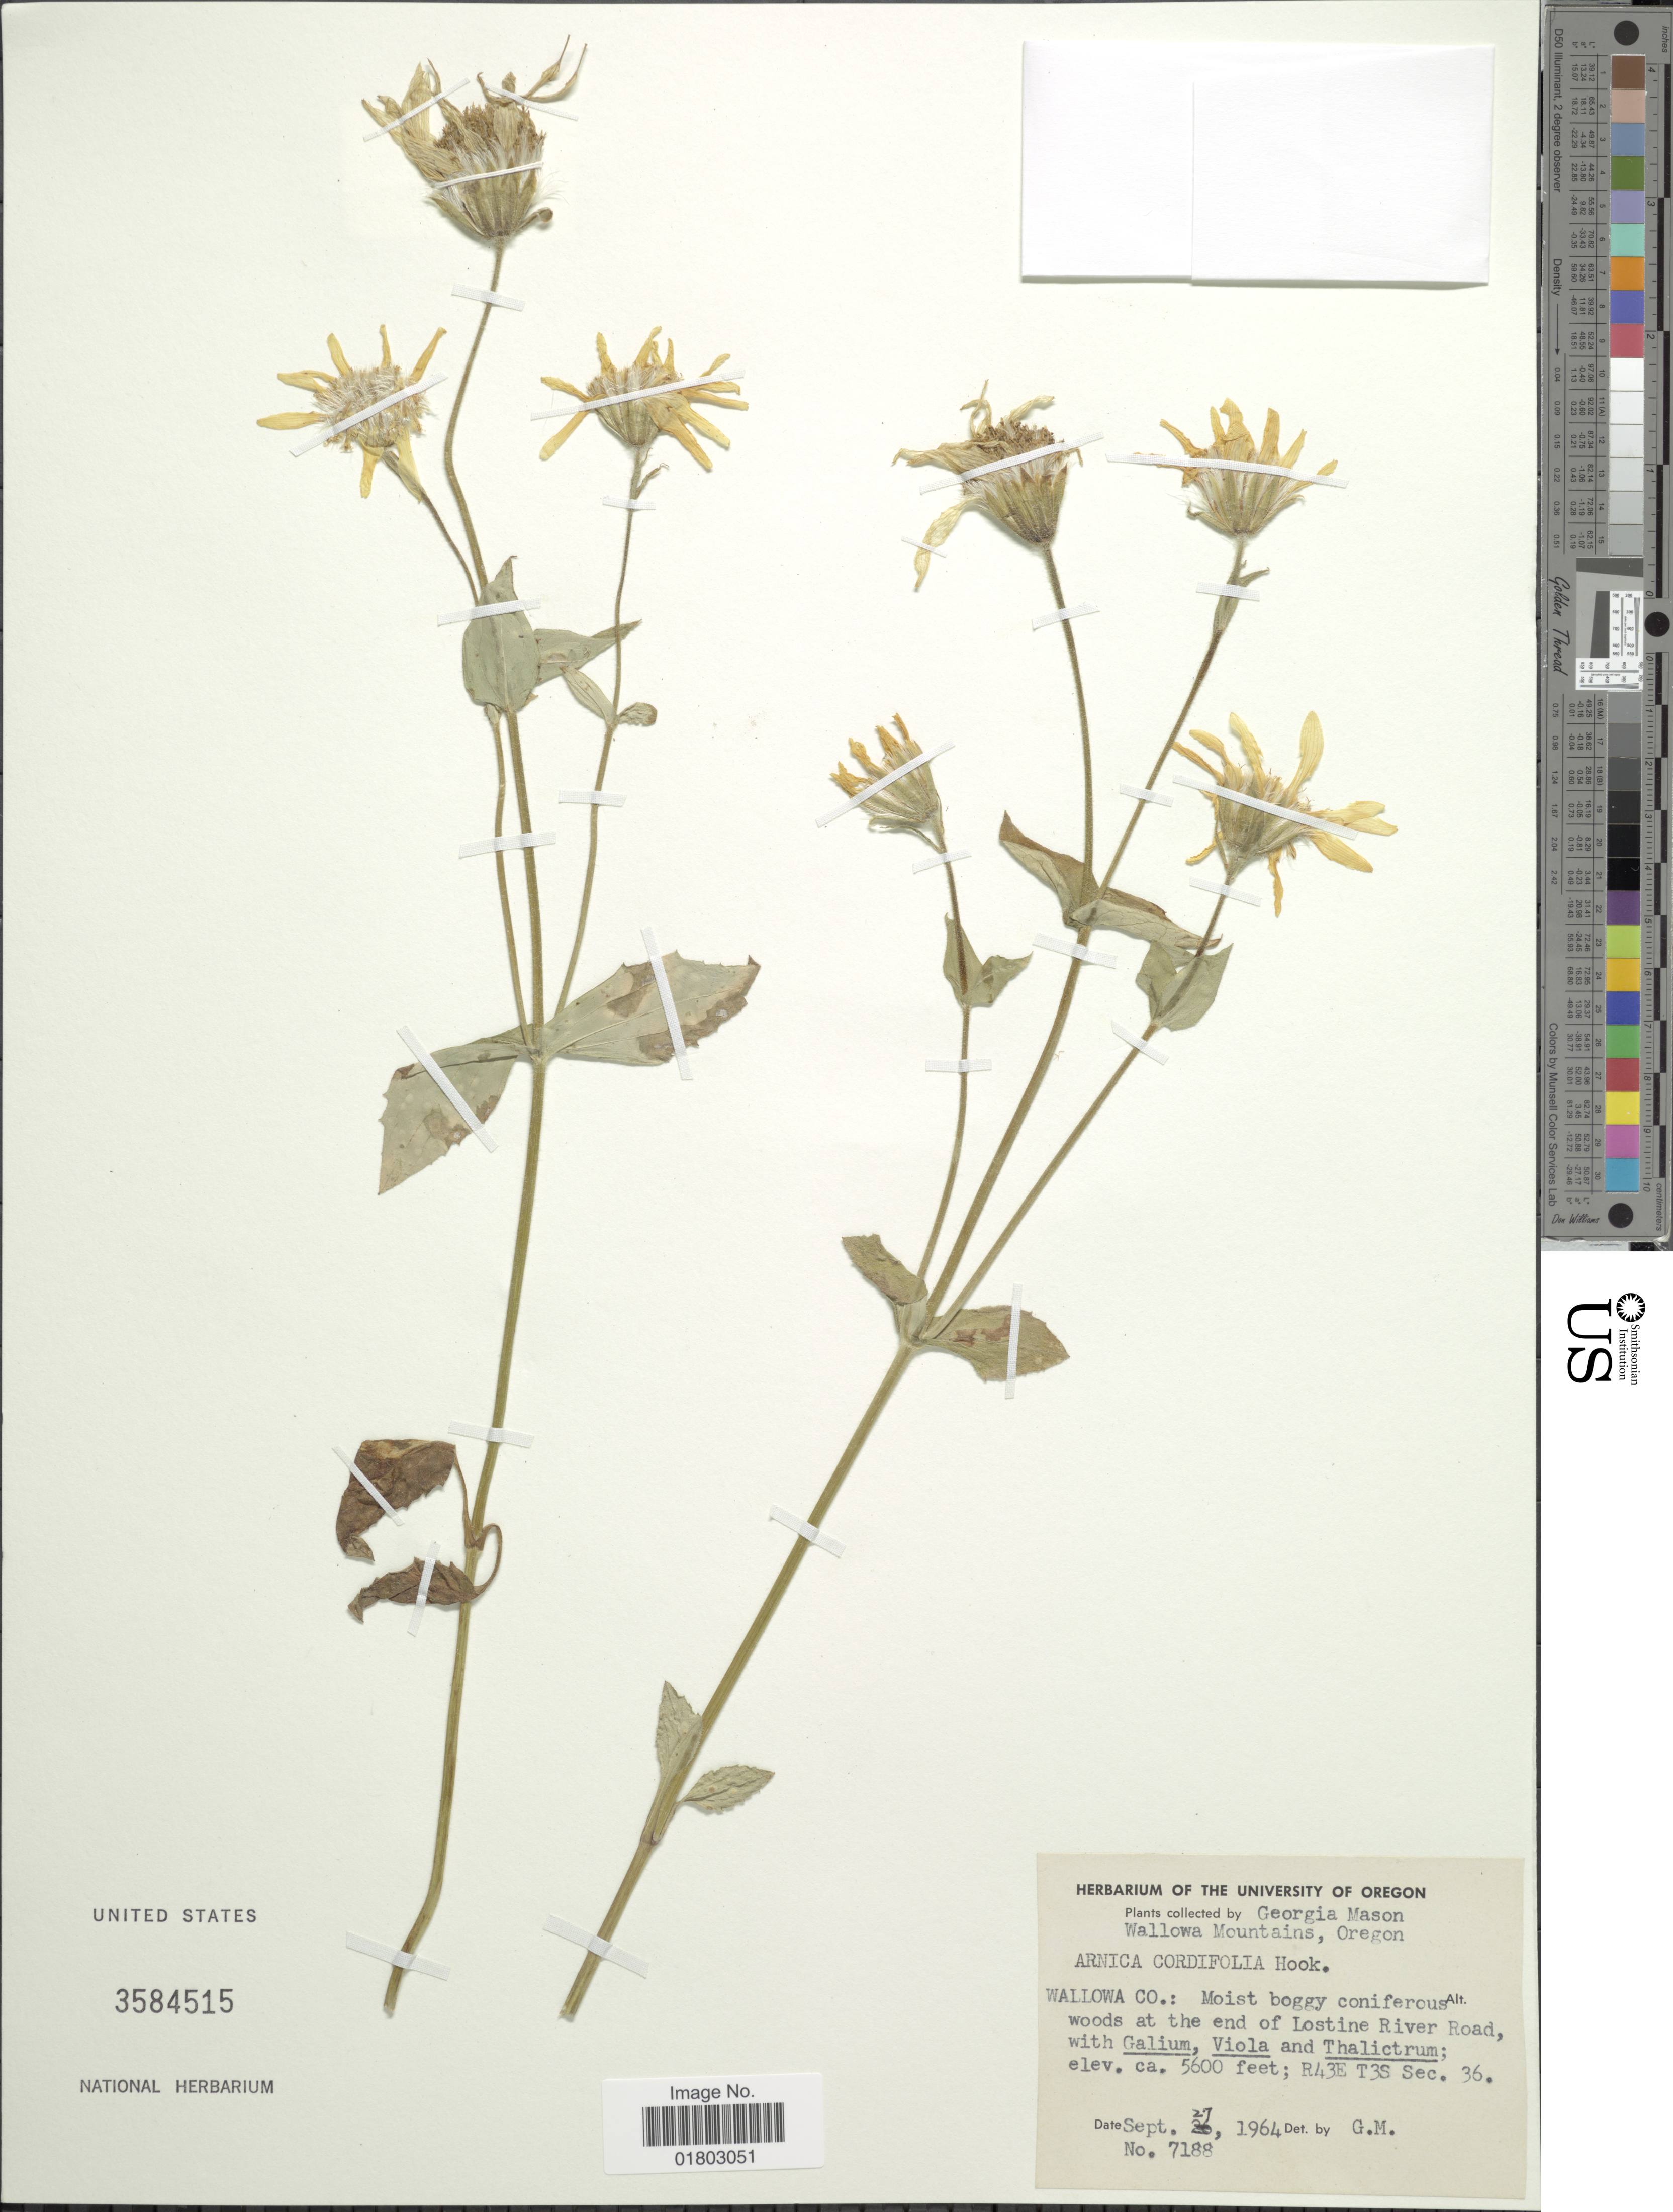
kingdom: Plantae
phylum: Tracheophyta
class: Magnoliopsida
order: Asterales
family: Asteraceae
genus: Arnica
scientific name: Arnica cordifolia subsp. genuina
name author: Maguire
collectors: G. Mason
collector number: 7188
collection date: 1964-09-27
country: United States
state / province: Oregon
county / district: Wallowa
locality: Wallowa Mountains, Wallowa Co: Moist boggy coniferous woods at the end of Lostine River Road, R43E T3S Sec. 36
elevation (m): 1707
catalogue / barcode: US 3584515